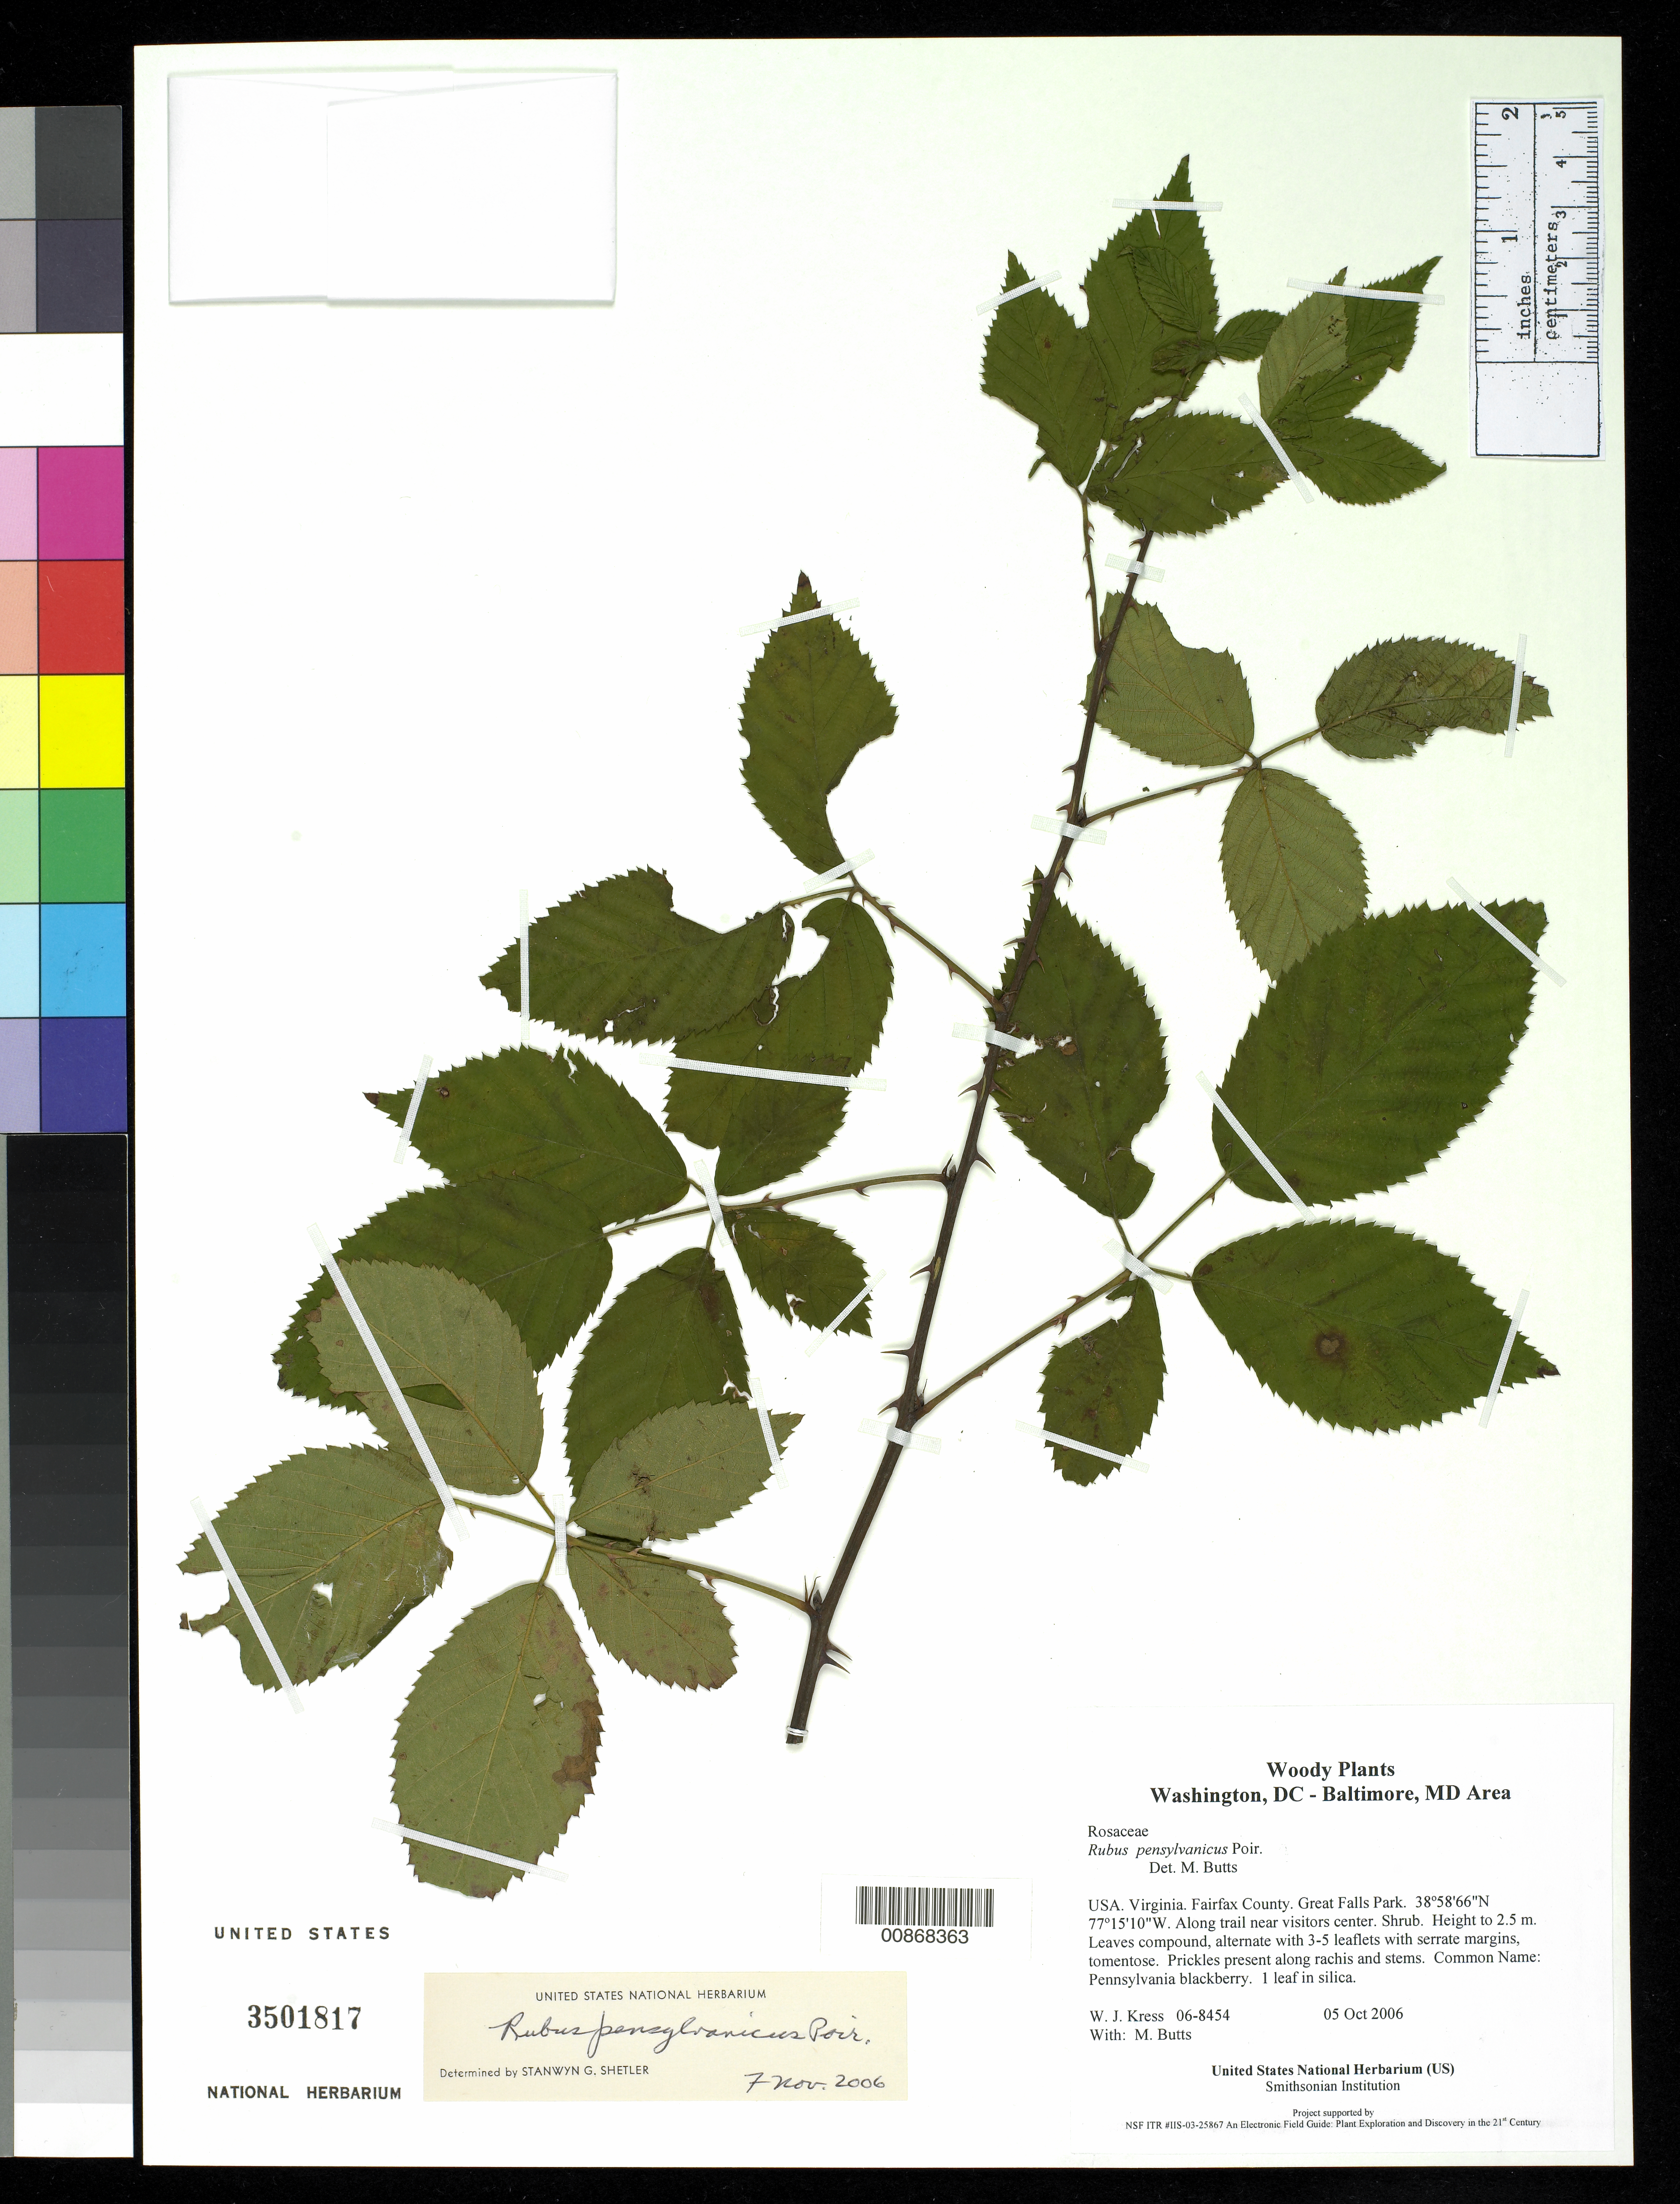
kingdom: Plantae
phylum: Tracheophyta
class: Magnoliopsida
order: Rosales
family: Rosaceae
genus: Rubus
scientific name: Rubus pensilvanicus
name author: Poir.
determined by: Butts, M. B.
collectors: W. J. Kress & M. B. Butts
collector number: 06-8454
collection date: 2006-10-05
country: United States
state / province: Virginia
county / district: Fairfax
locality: Great Falls Park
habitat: Along trail near visitors center.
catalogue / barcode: US 3501817